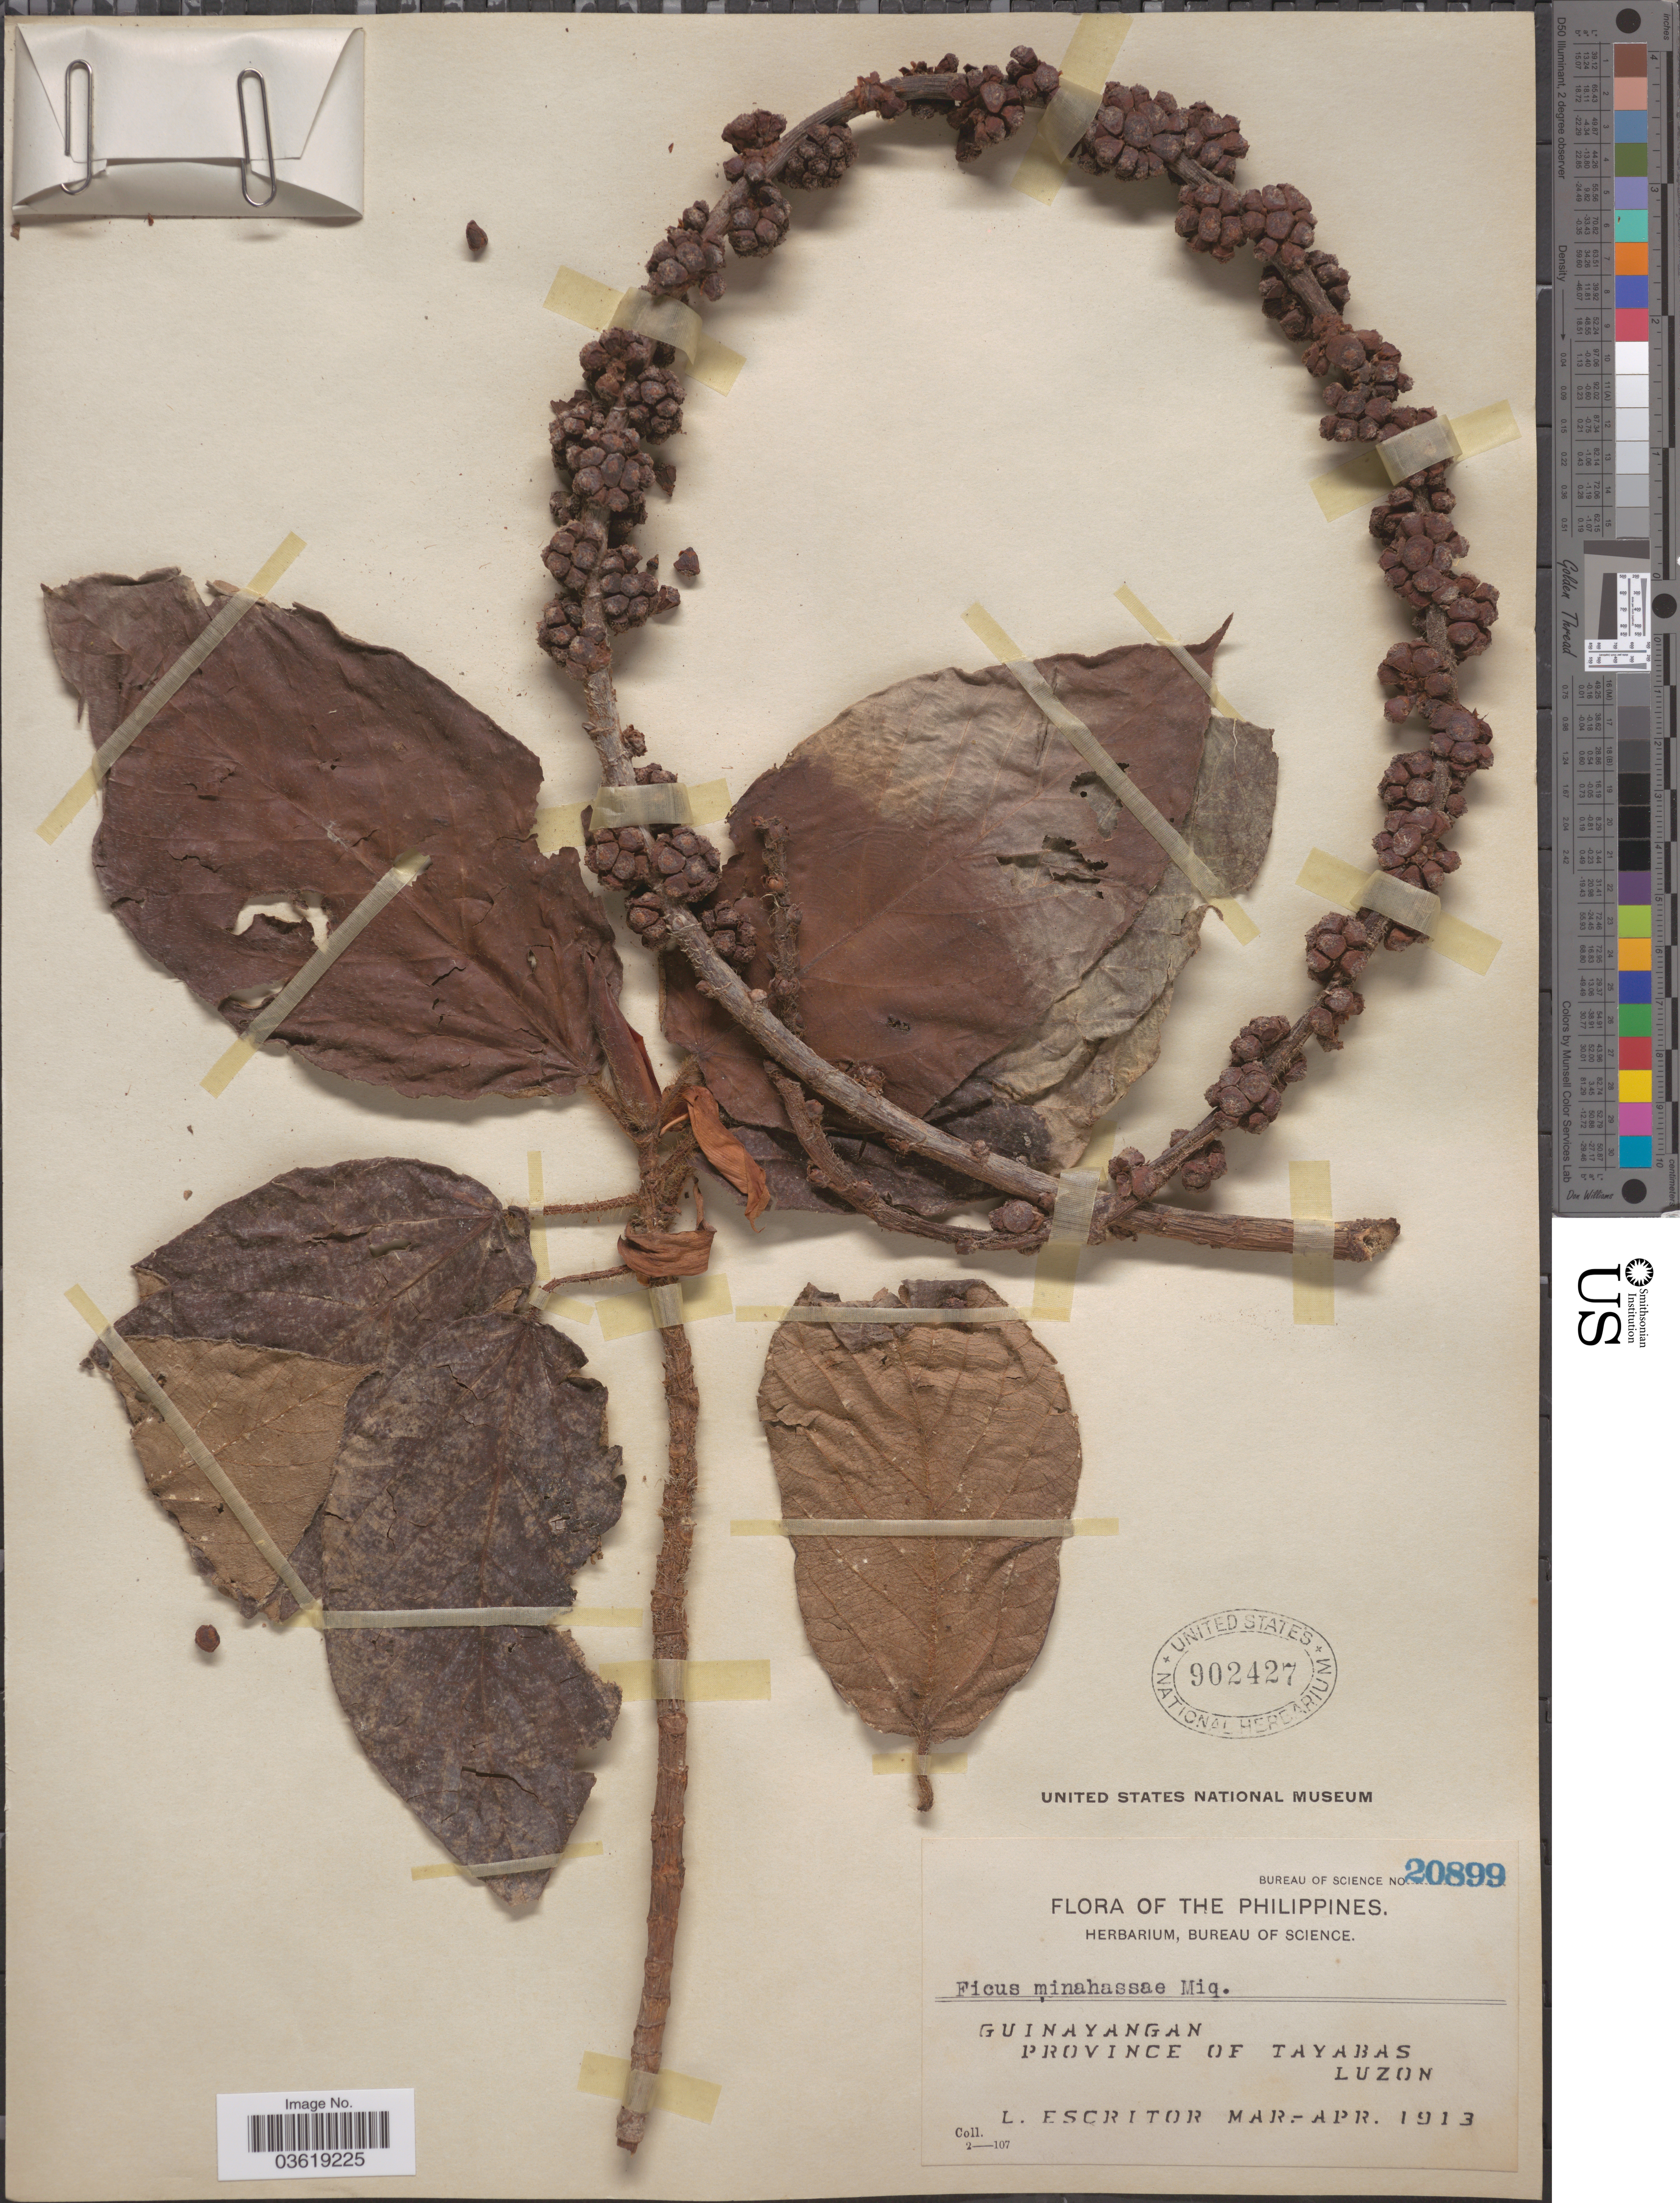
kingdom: Plantae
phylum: Tracheophyta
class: Magnoliopsida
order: Rosales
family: Moraceae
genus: Ficus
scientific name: Ficus minahassae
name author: Miq.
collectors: L. Escritor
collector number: Bureau of Science 20899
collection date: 1913-03/1913-04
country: Philippines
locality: Guinayangan, Province of Tayabas, Luzon.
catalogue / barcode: US 902427